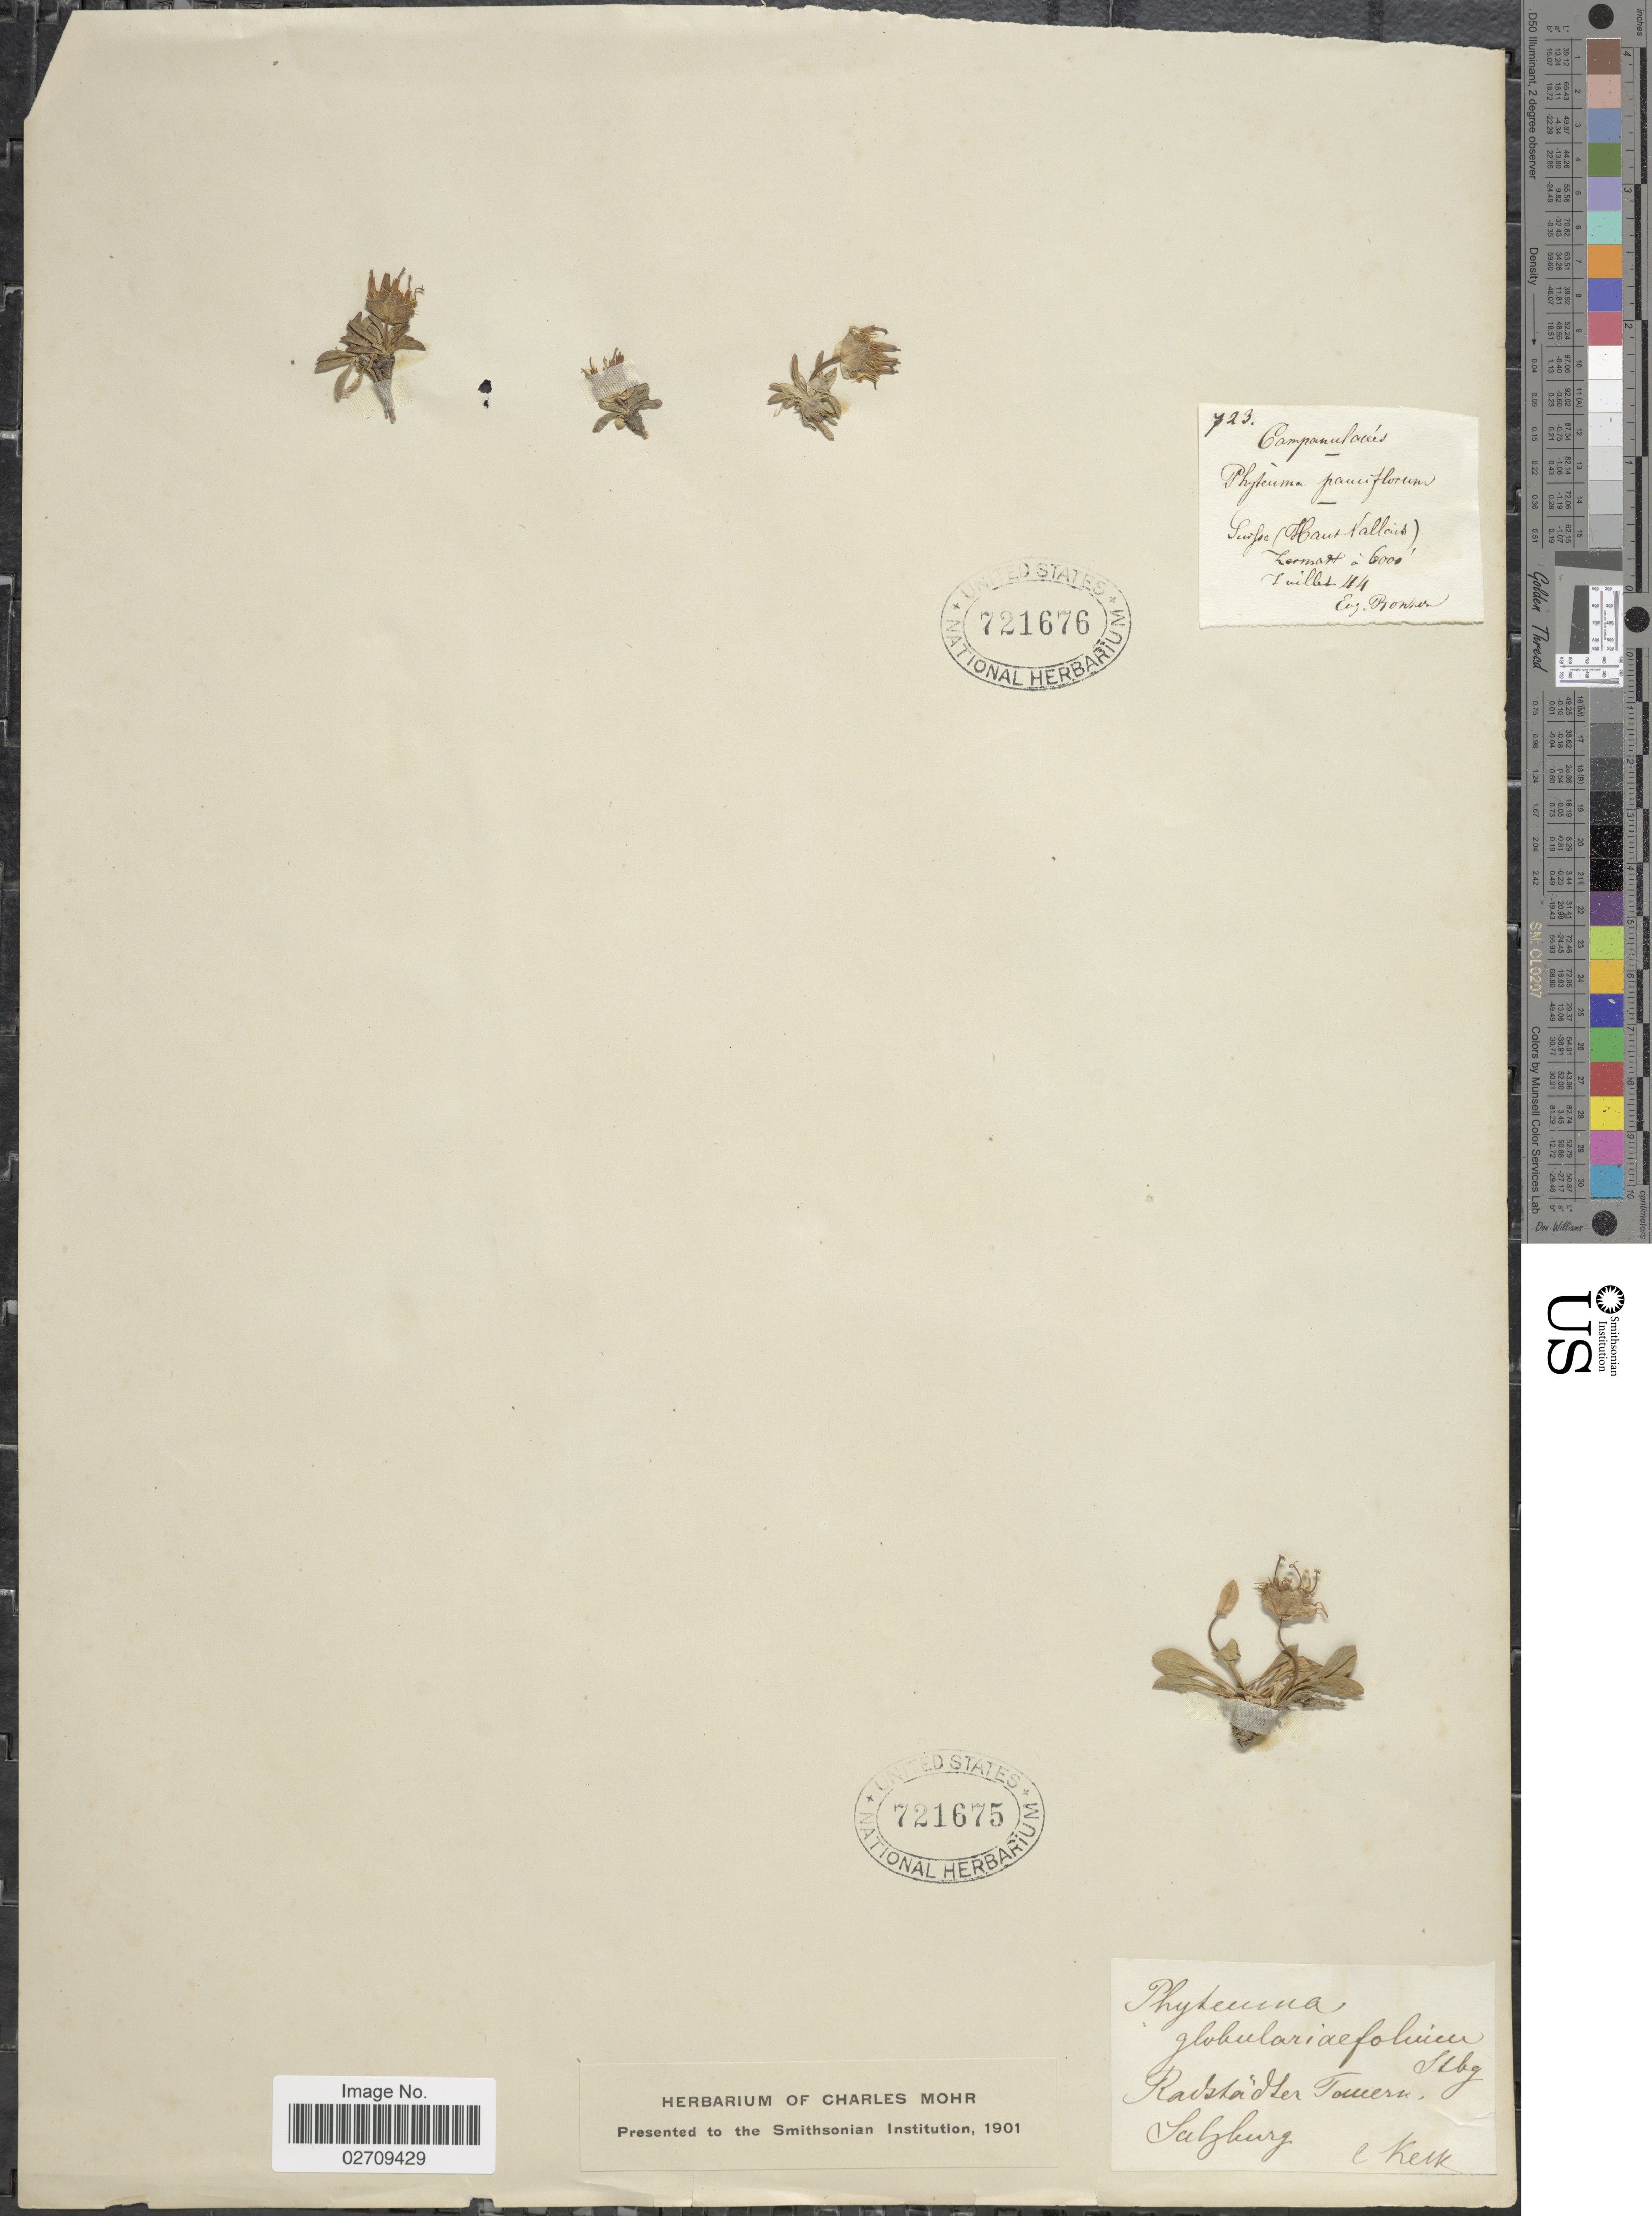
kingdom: Plantae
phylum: Tracheophyta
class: Magnoliopsida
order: Asterales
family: Campanulaceae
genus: Phyteuma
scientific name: Phyteuma pauciflorum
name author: L.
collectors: C. Keck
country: Austria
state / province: Salzburg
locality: Radstadler Towers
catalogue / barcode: US 721675